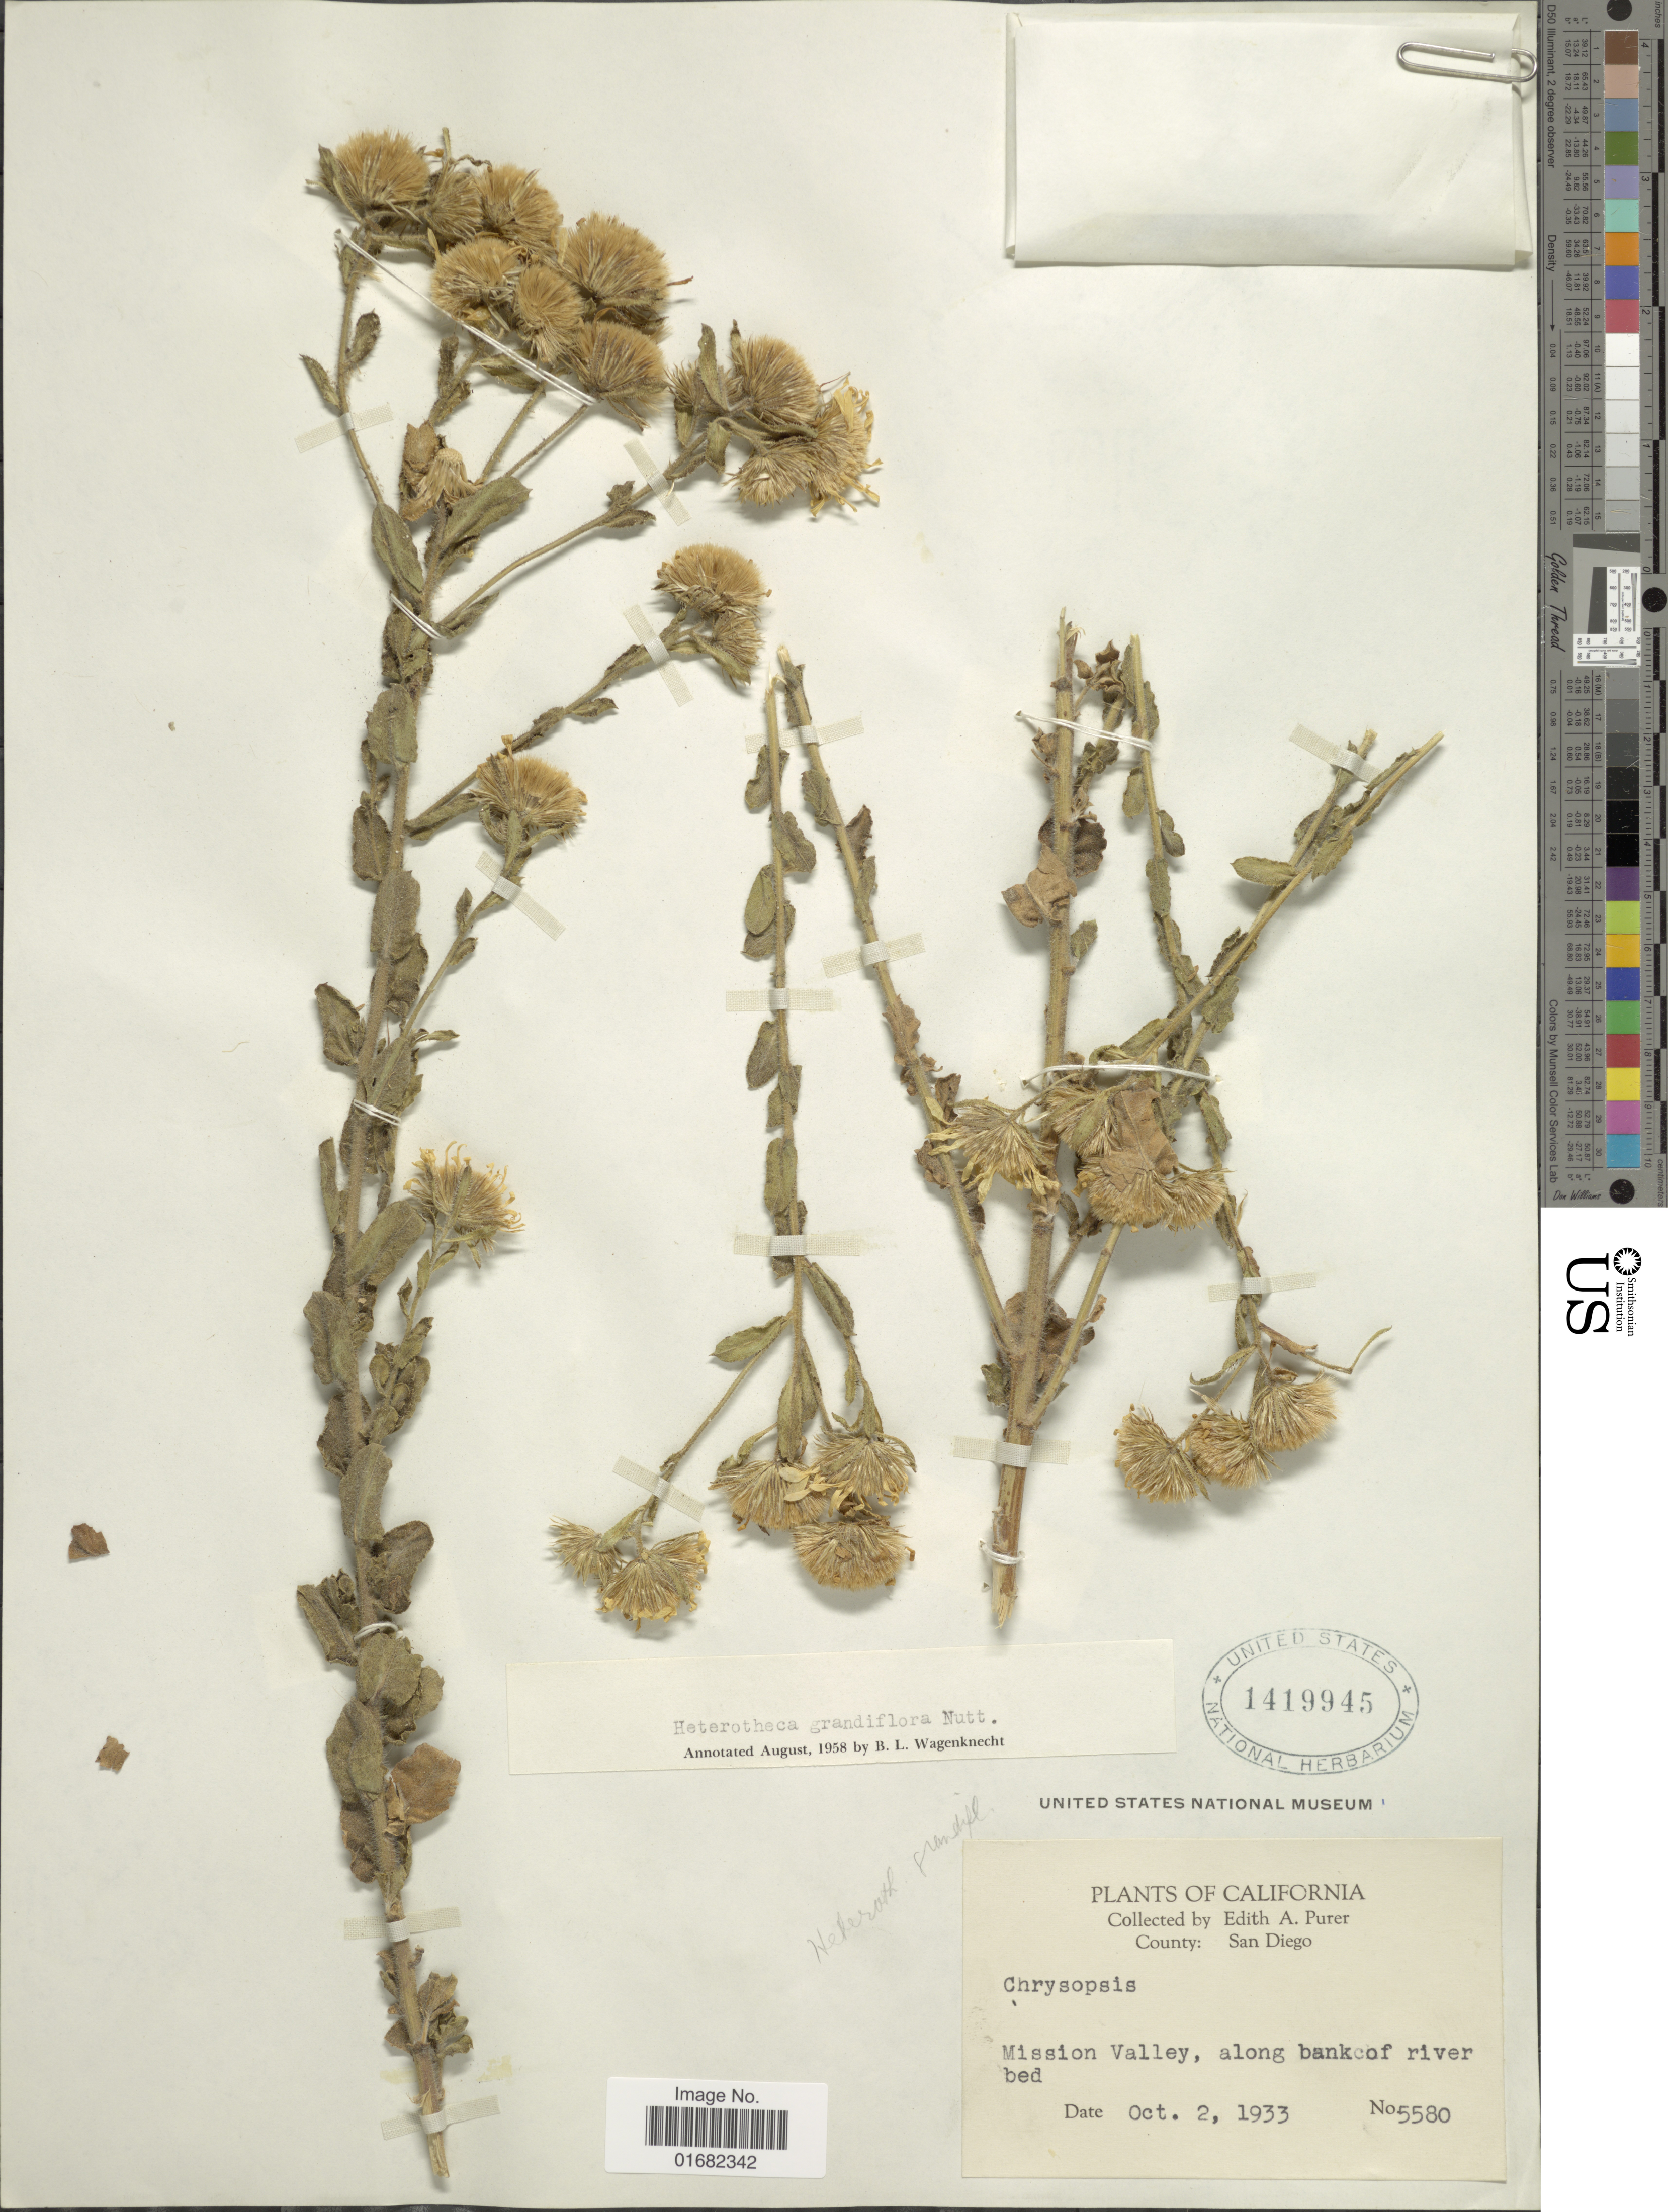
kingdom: Plantae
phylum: Tracheophyta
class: Magnoliopsida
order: Asterales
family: Asteraceae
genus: Heterotheca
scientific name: Heterotheca grandiflora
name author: Nutt.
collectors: E. Purer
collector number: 5580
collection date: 1933-10-02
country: United States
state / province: California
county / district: San Diego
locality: County: San Diego. Mission Valley, along bank of river bed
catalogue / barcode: US 1419945